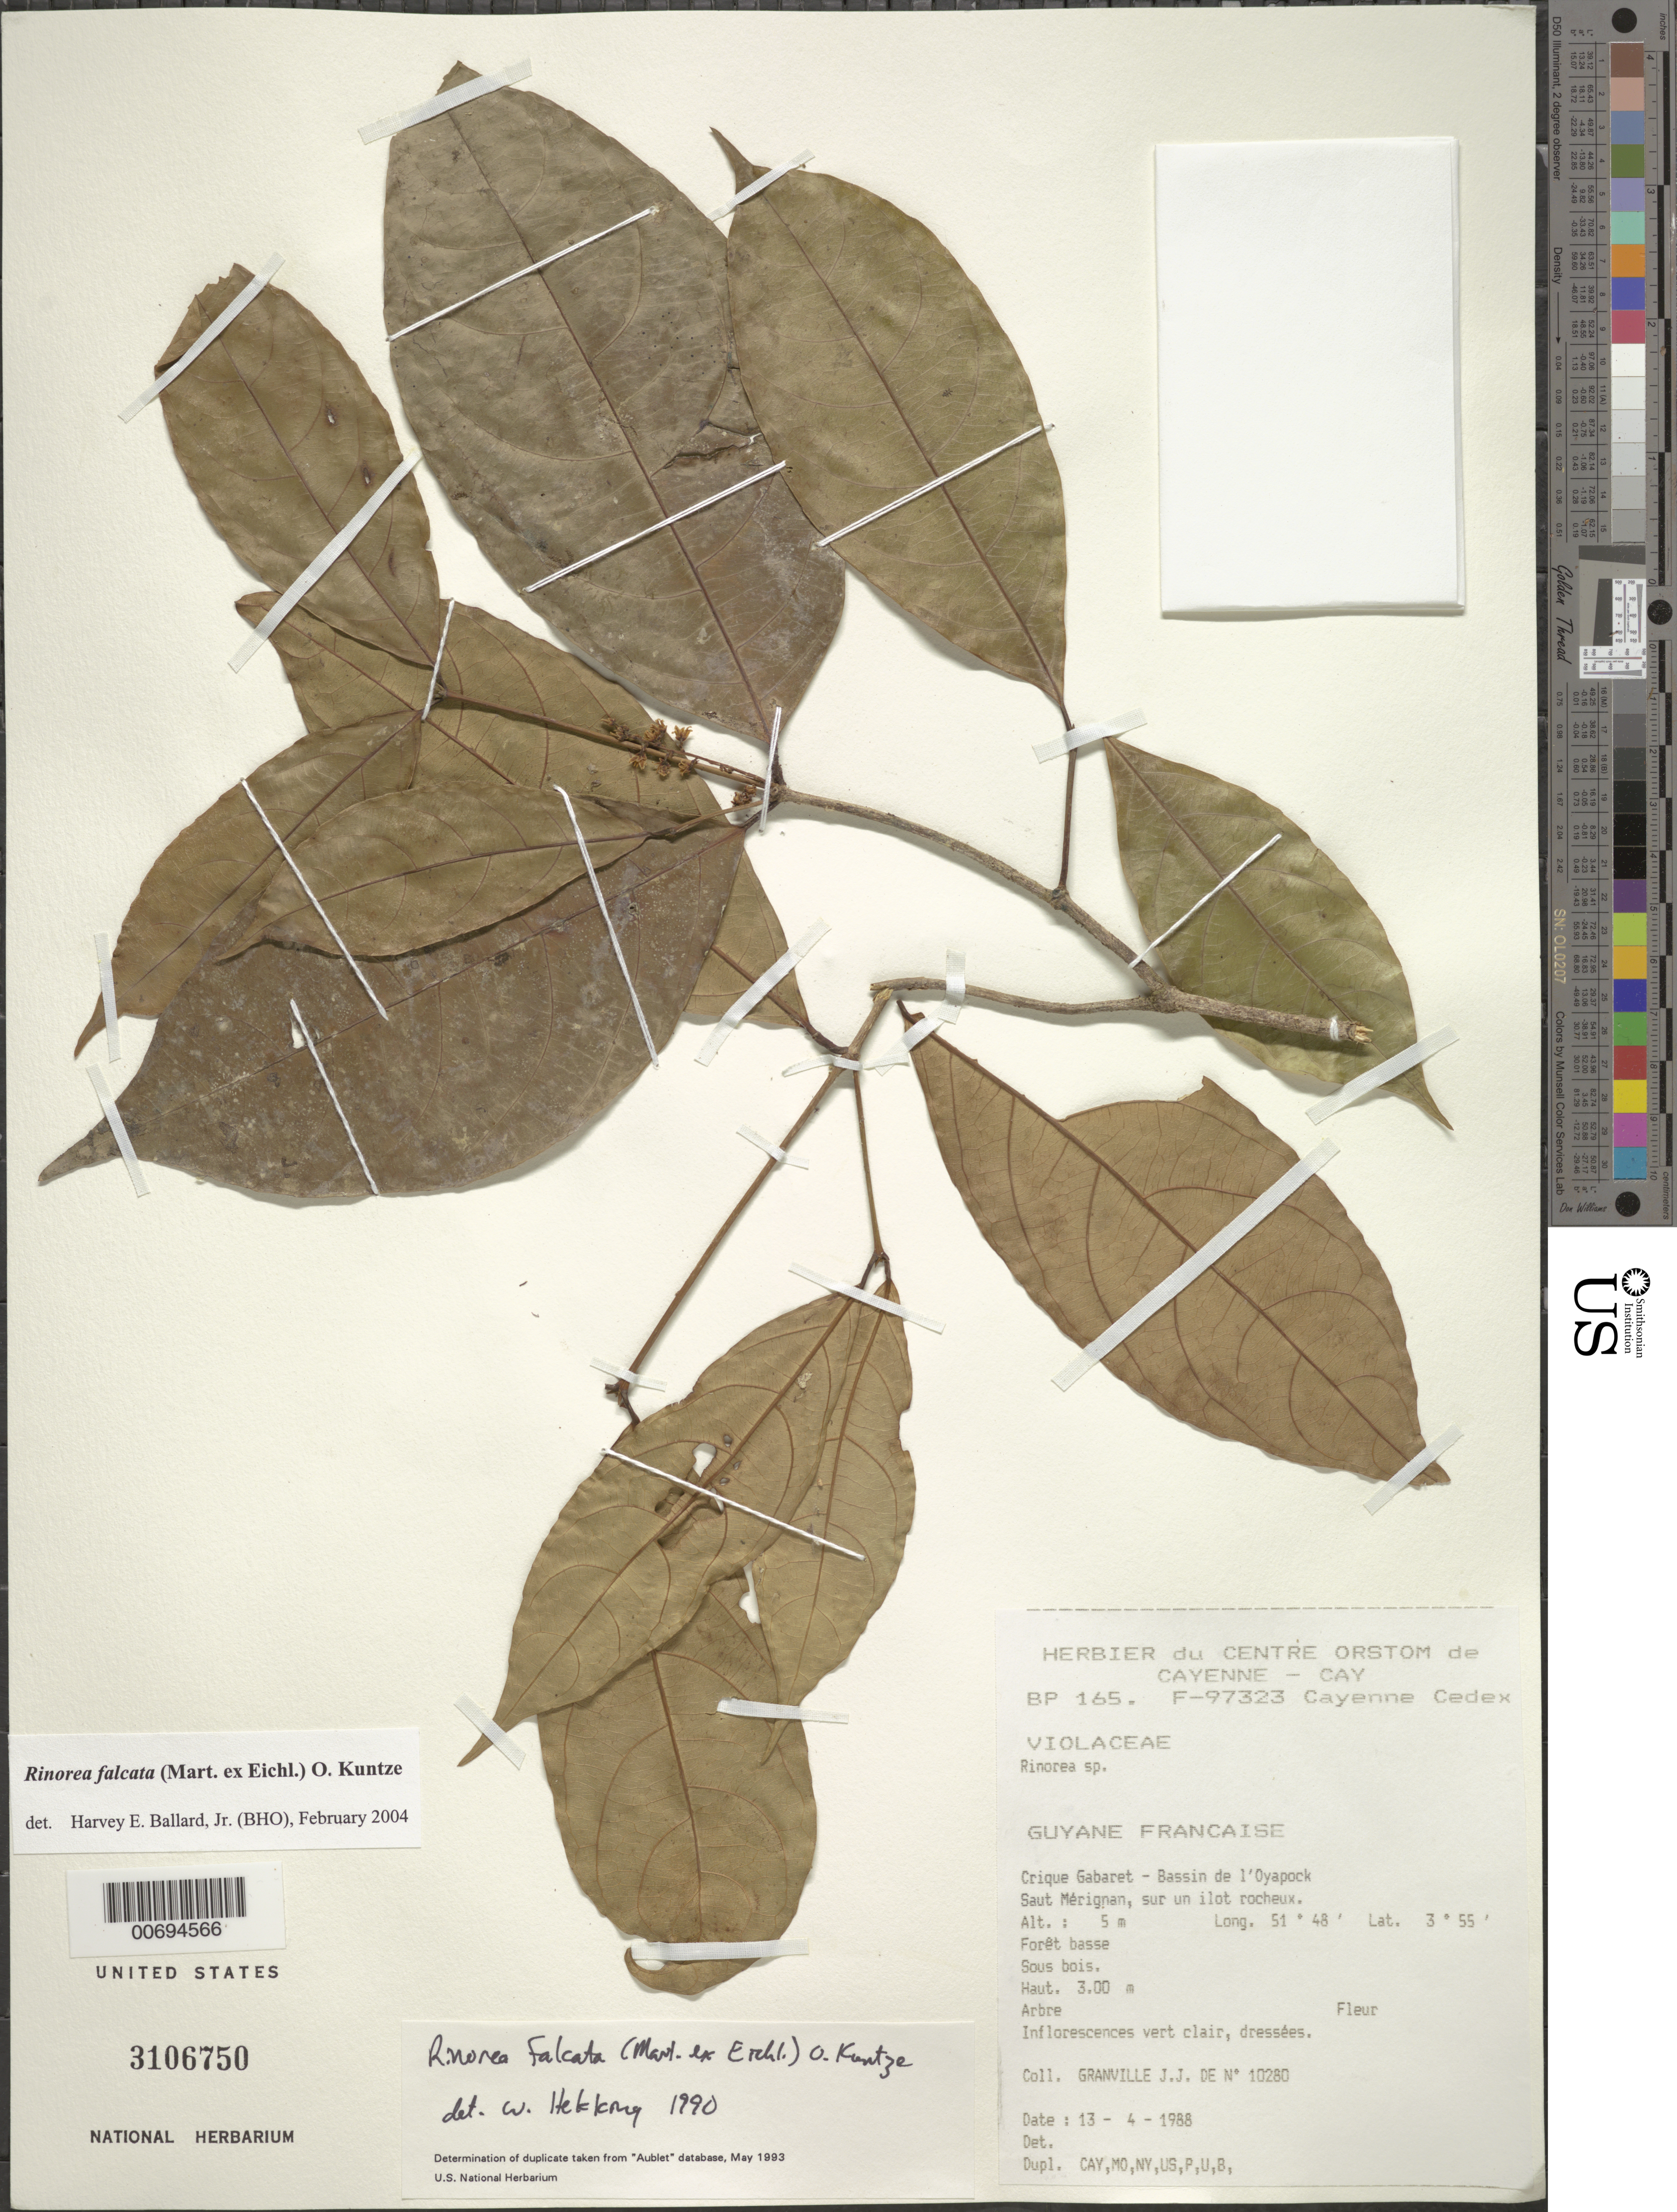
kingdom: Plantae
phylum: Tracheophyta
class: Magnoliopsida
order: Malpighiales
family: Violaceae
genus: Rinorea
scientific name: Rinorea falcata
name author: (Mart. ex Eichler) Kuntze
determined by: Ballard, Harvey E.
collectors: J.-J. de Granville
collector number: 10280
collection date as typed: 13-Apr-88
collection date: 1988-04-13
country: French Guiana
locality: Crique Gabaret, Bassin de l'Oyapock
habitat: Low forest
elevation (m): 5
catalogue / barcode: US 3106750